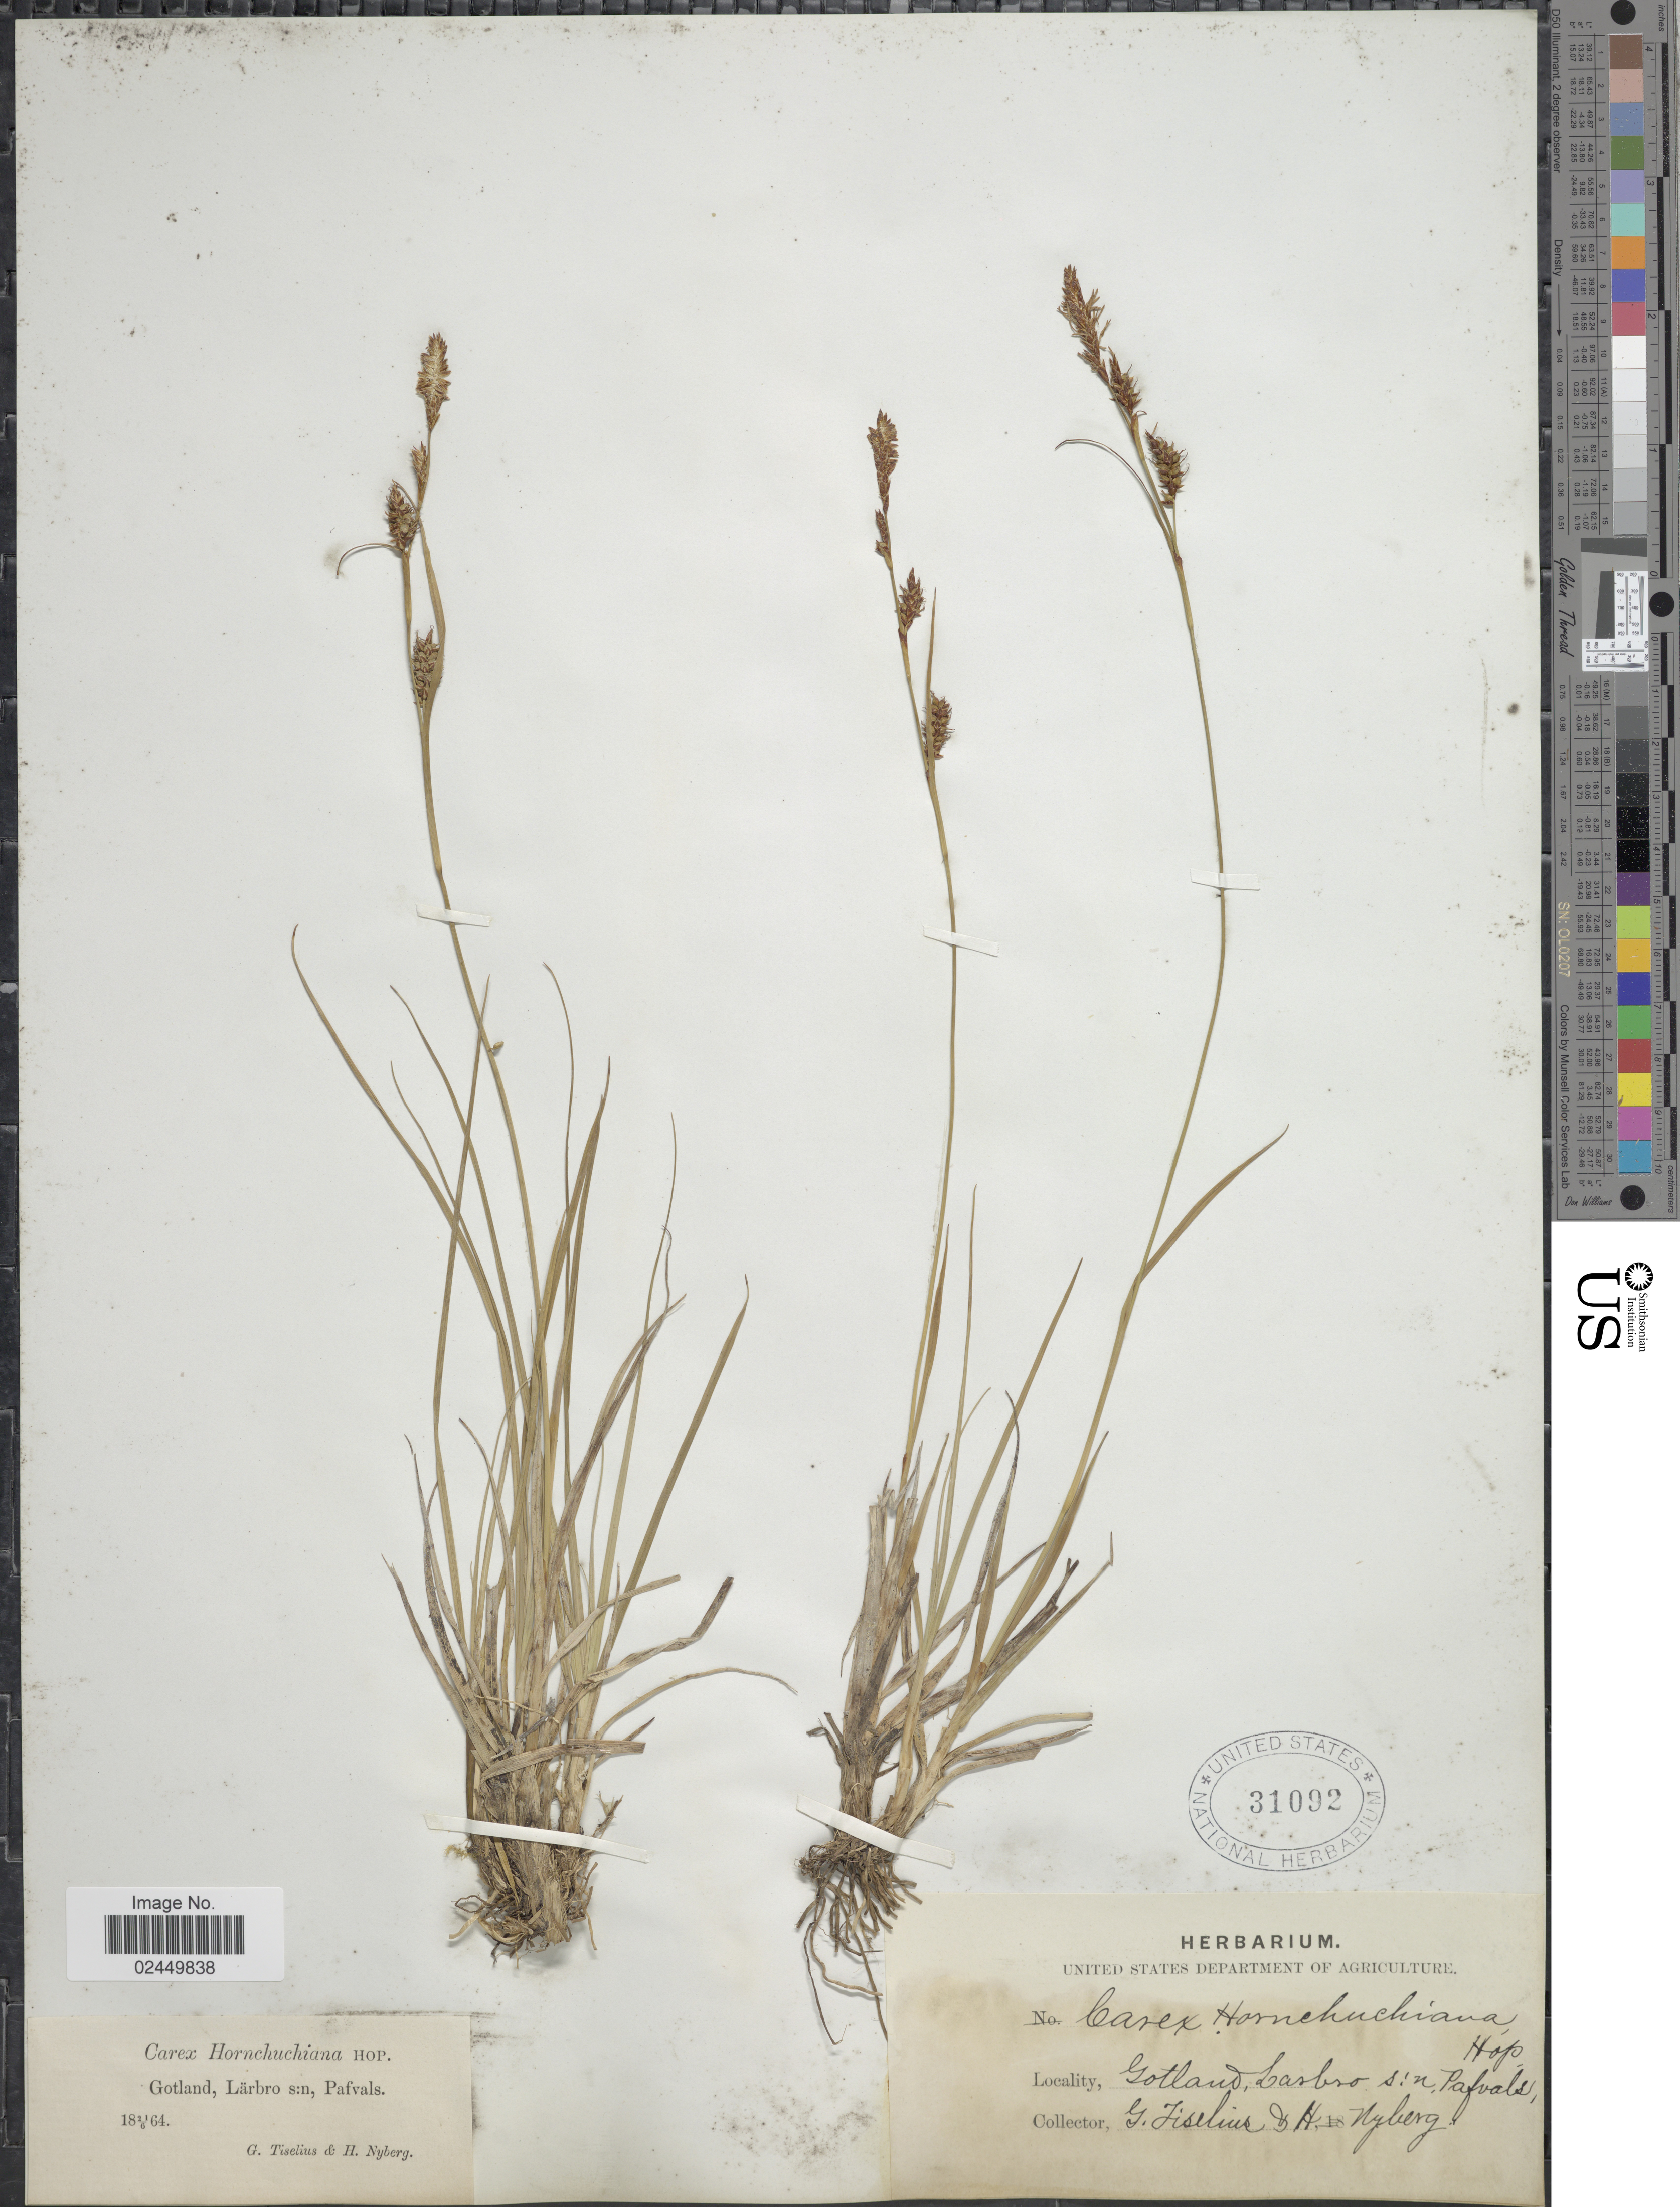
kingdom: Plantae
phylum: Tracheophyta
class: Liliopsida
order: Poales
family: Cyperaceae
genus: Carex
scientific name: Carex hostiana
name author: DC.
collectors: G. Tiselius & H. Nyberg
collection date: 1864-06-21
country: Sweden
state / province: Gotland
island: Gotland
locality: Gotland, Lärbro s:n, Pafvals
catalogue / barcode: US 31092